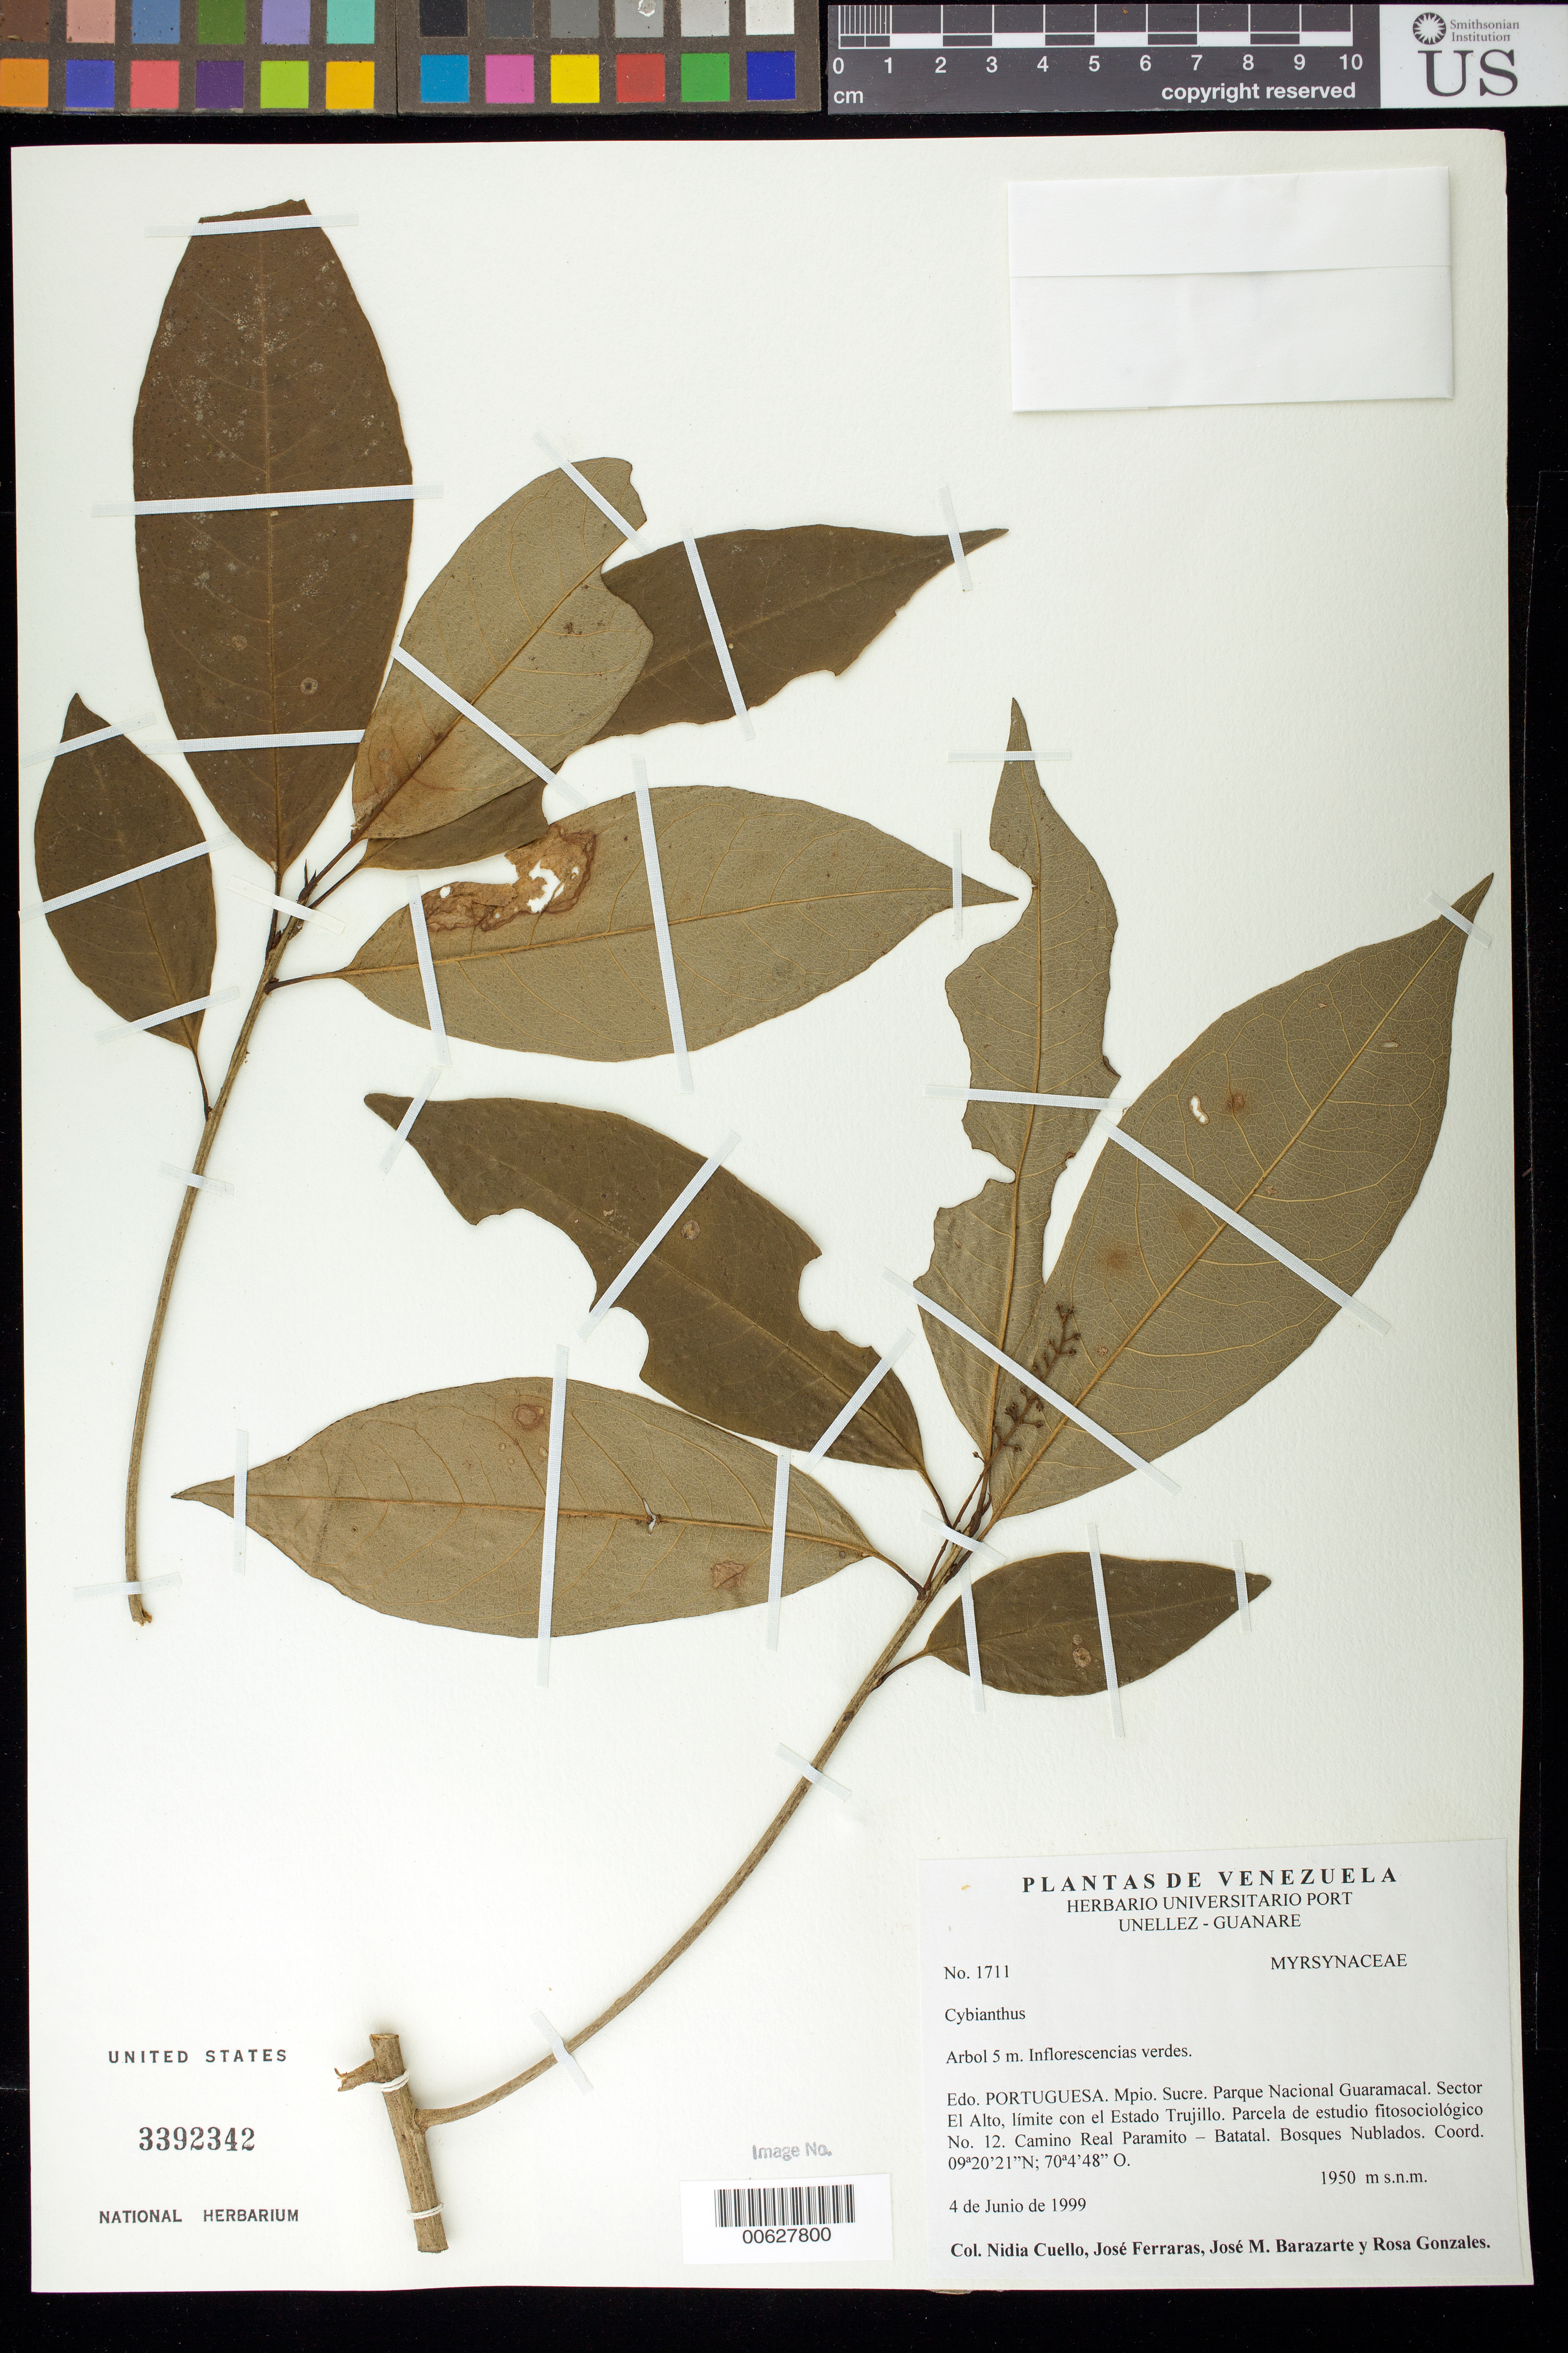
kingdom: Plantae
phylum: Tracheophyta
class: Magnoliopsida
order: Ericales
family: Primulaceae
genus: Cybianthus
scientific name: Cybianthus sp.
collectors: N. L. Cuello, J. Ferraras, J. Barazarte & R. González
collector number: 1711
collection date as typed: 04 Jun 1999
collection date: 1999-06-04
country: Venezuela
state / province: Portuguesa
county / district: Sucre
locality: Parque Nacional Guaramacal. Sector El Alto. Camino Real Paramito-Batatal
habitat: Bosques nublados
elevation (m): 1950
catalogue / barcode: US 3392342